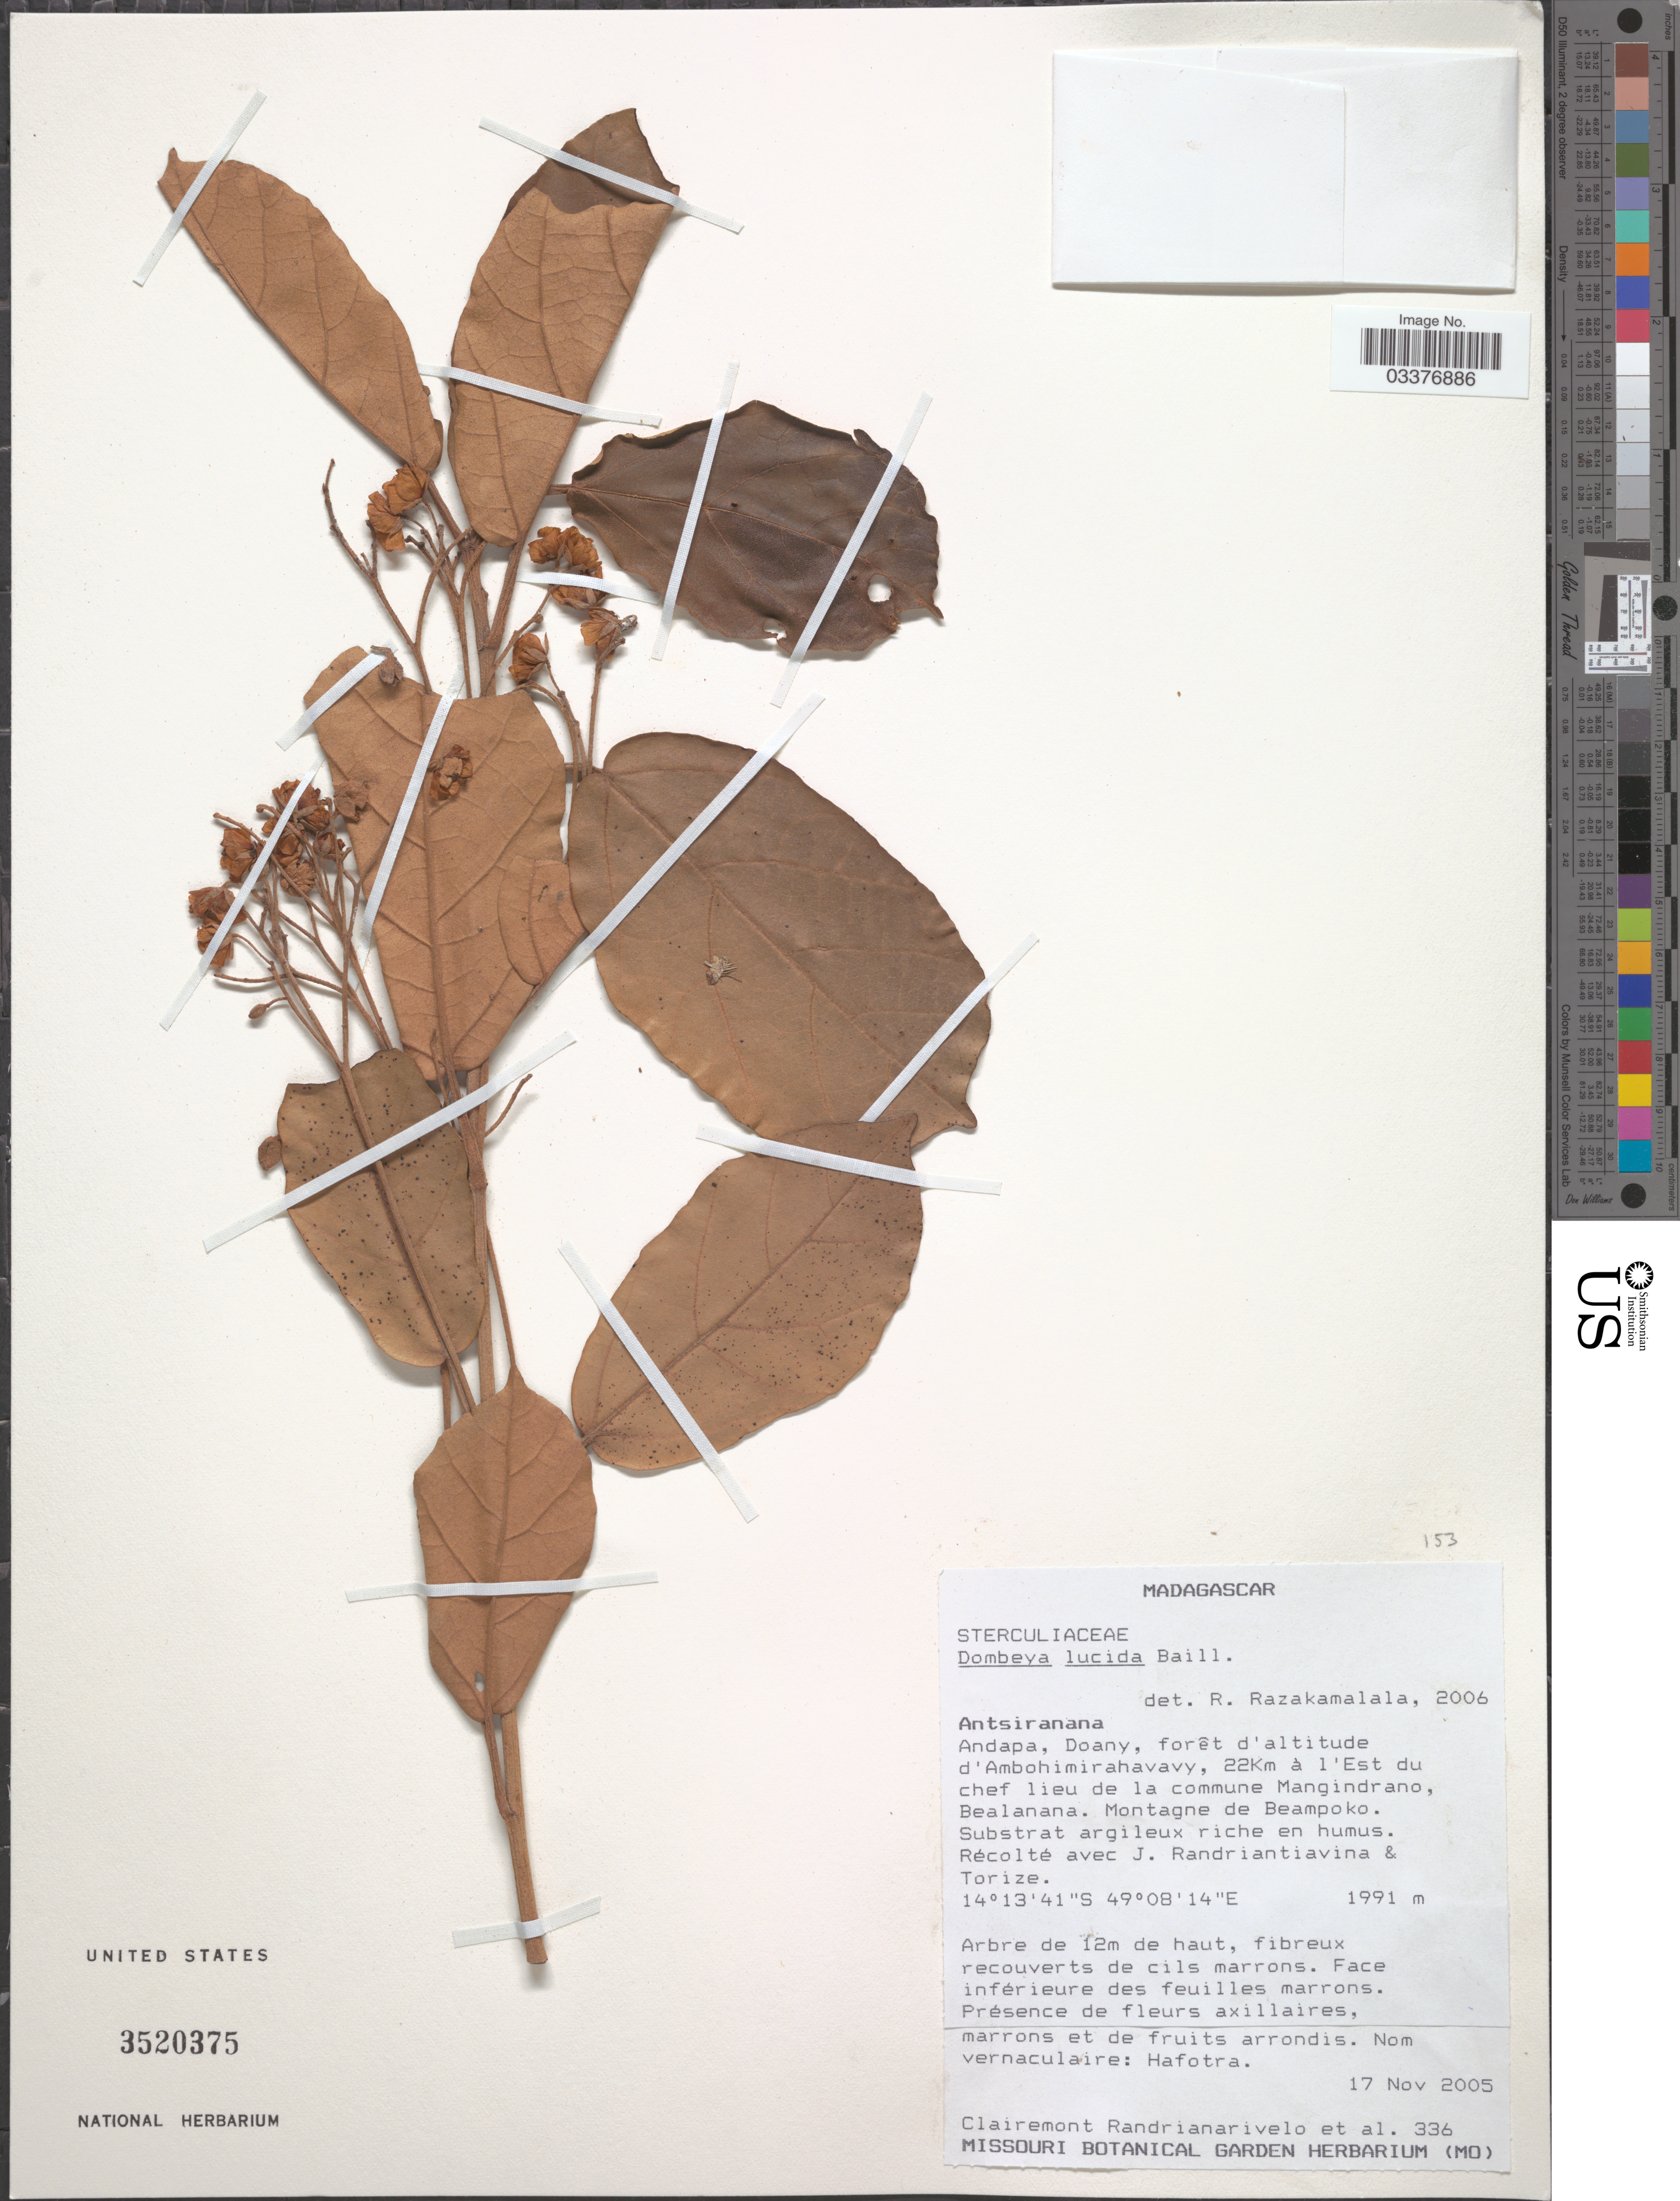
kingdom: Plantae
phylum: Tracheophyta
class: Magnoliopsida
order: Malvales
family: Malvaceae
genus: Dombeya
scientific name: Dombeya lucida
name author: Baill.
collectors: C. Randrianarivelo, J. Randriantiavina & Torize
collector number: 336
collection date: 2005-11-17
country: Madagascar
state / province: Sava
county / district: Andapa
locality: Andapa, Doany, forêt d'altitude d'Ambohimirahavavy, 22Km à l'Est du chef lieu de la commune Mangindrano, Bealanana. Montagne de Beampoko.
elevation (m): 1991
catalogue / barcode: US 3520375